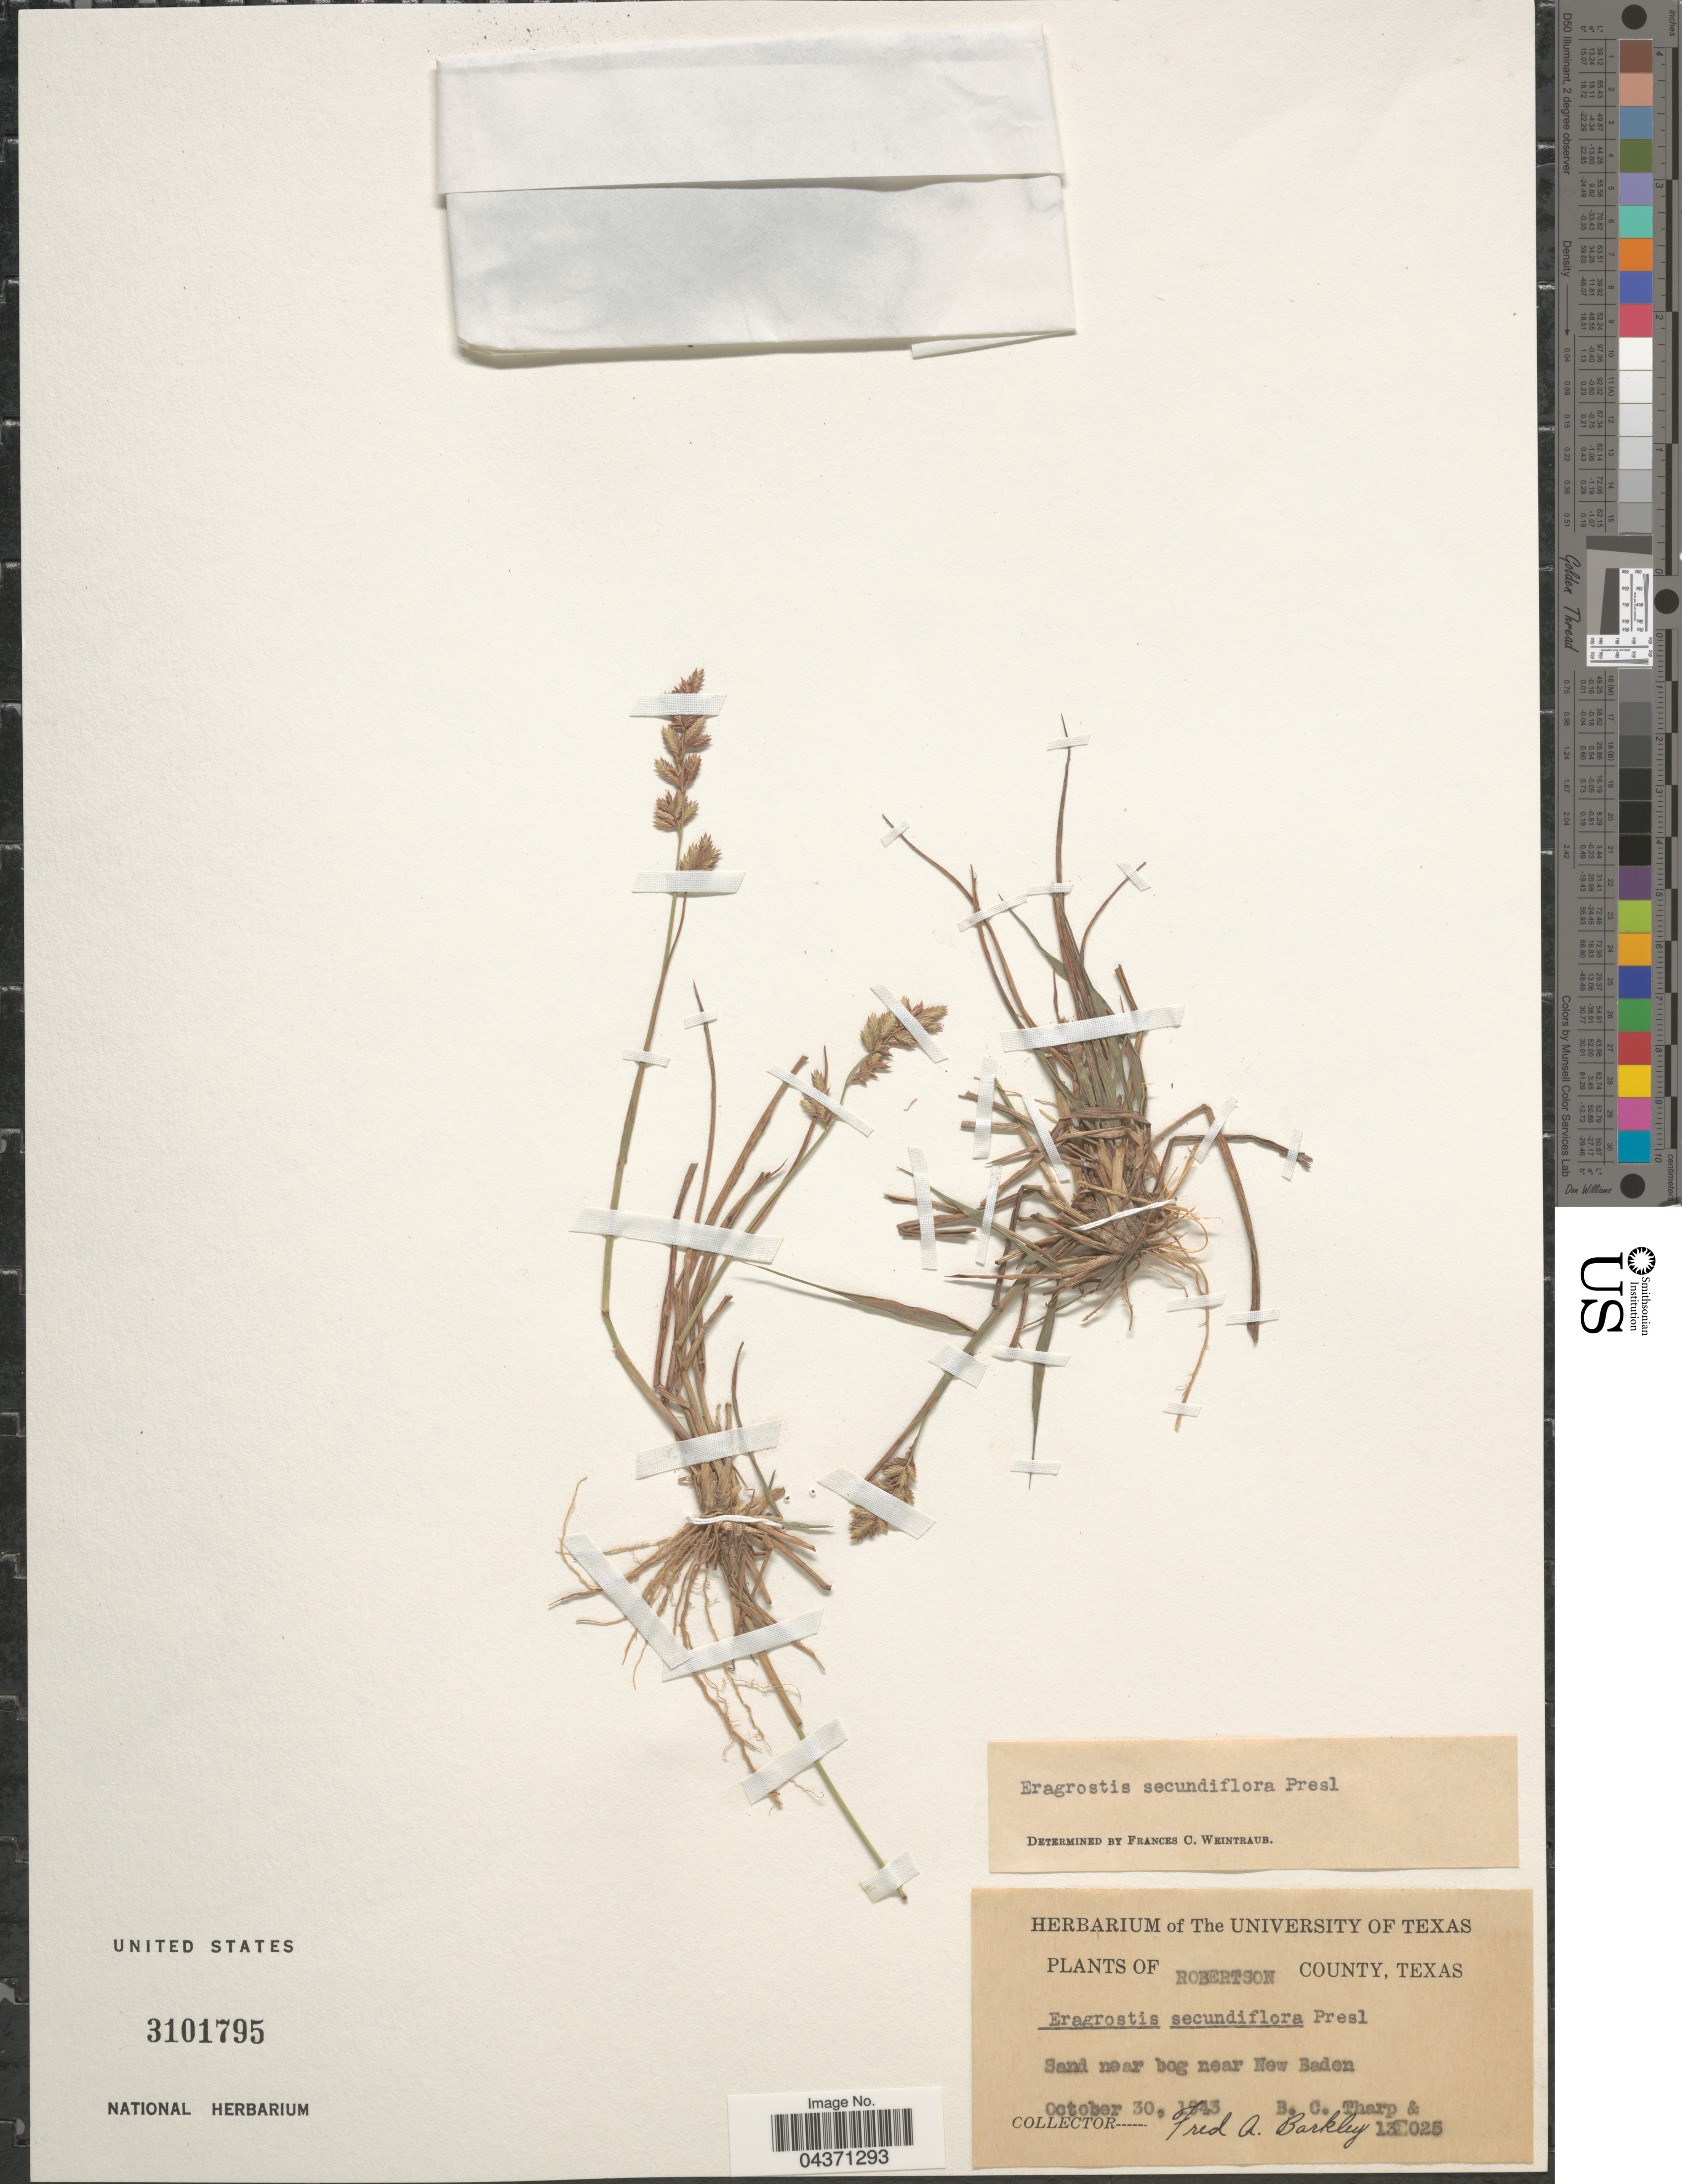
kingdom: Plantae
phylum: Tracheophyta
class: Liliopsida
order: Poales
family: Poaceae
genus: Eragrostis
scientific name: Eragrostis secundiflora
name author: J. Presl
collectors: B. C. Tharp & F. A. Barkley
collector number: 13Σ025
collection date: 1943-10-30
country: United States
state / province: Texas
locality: Robertson County. Sand near bog near New Baden.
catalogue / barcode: US 3101795